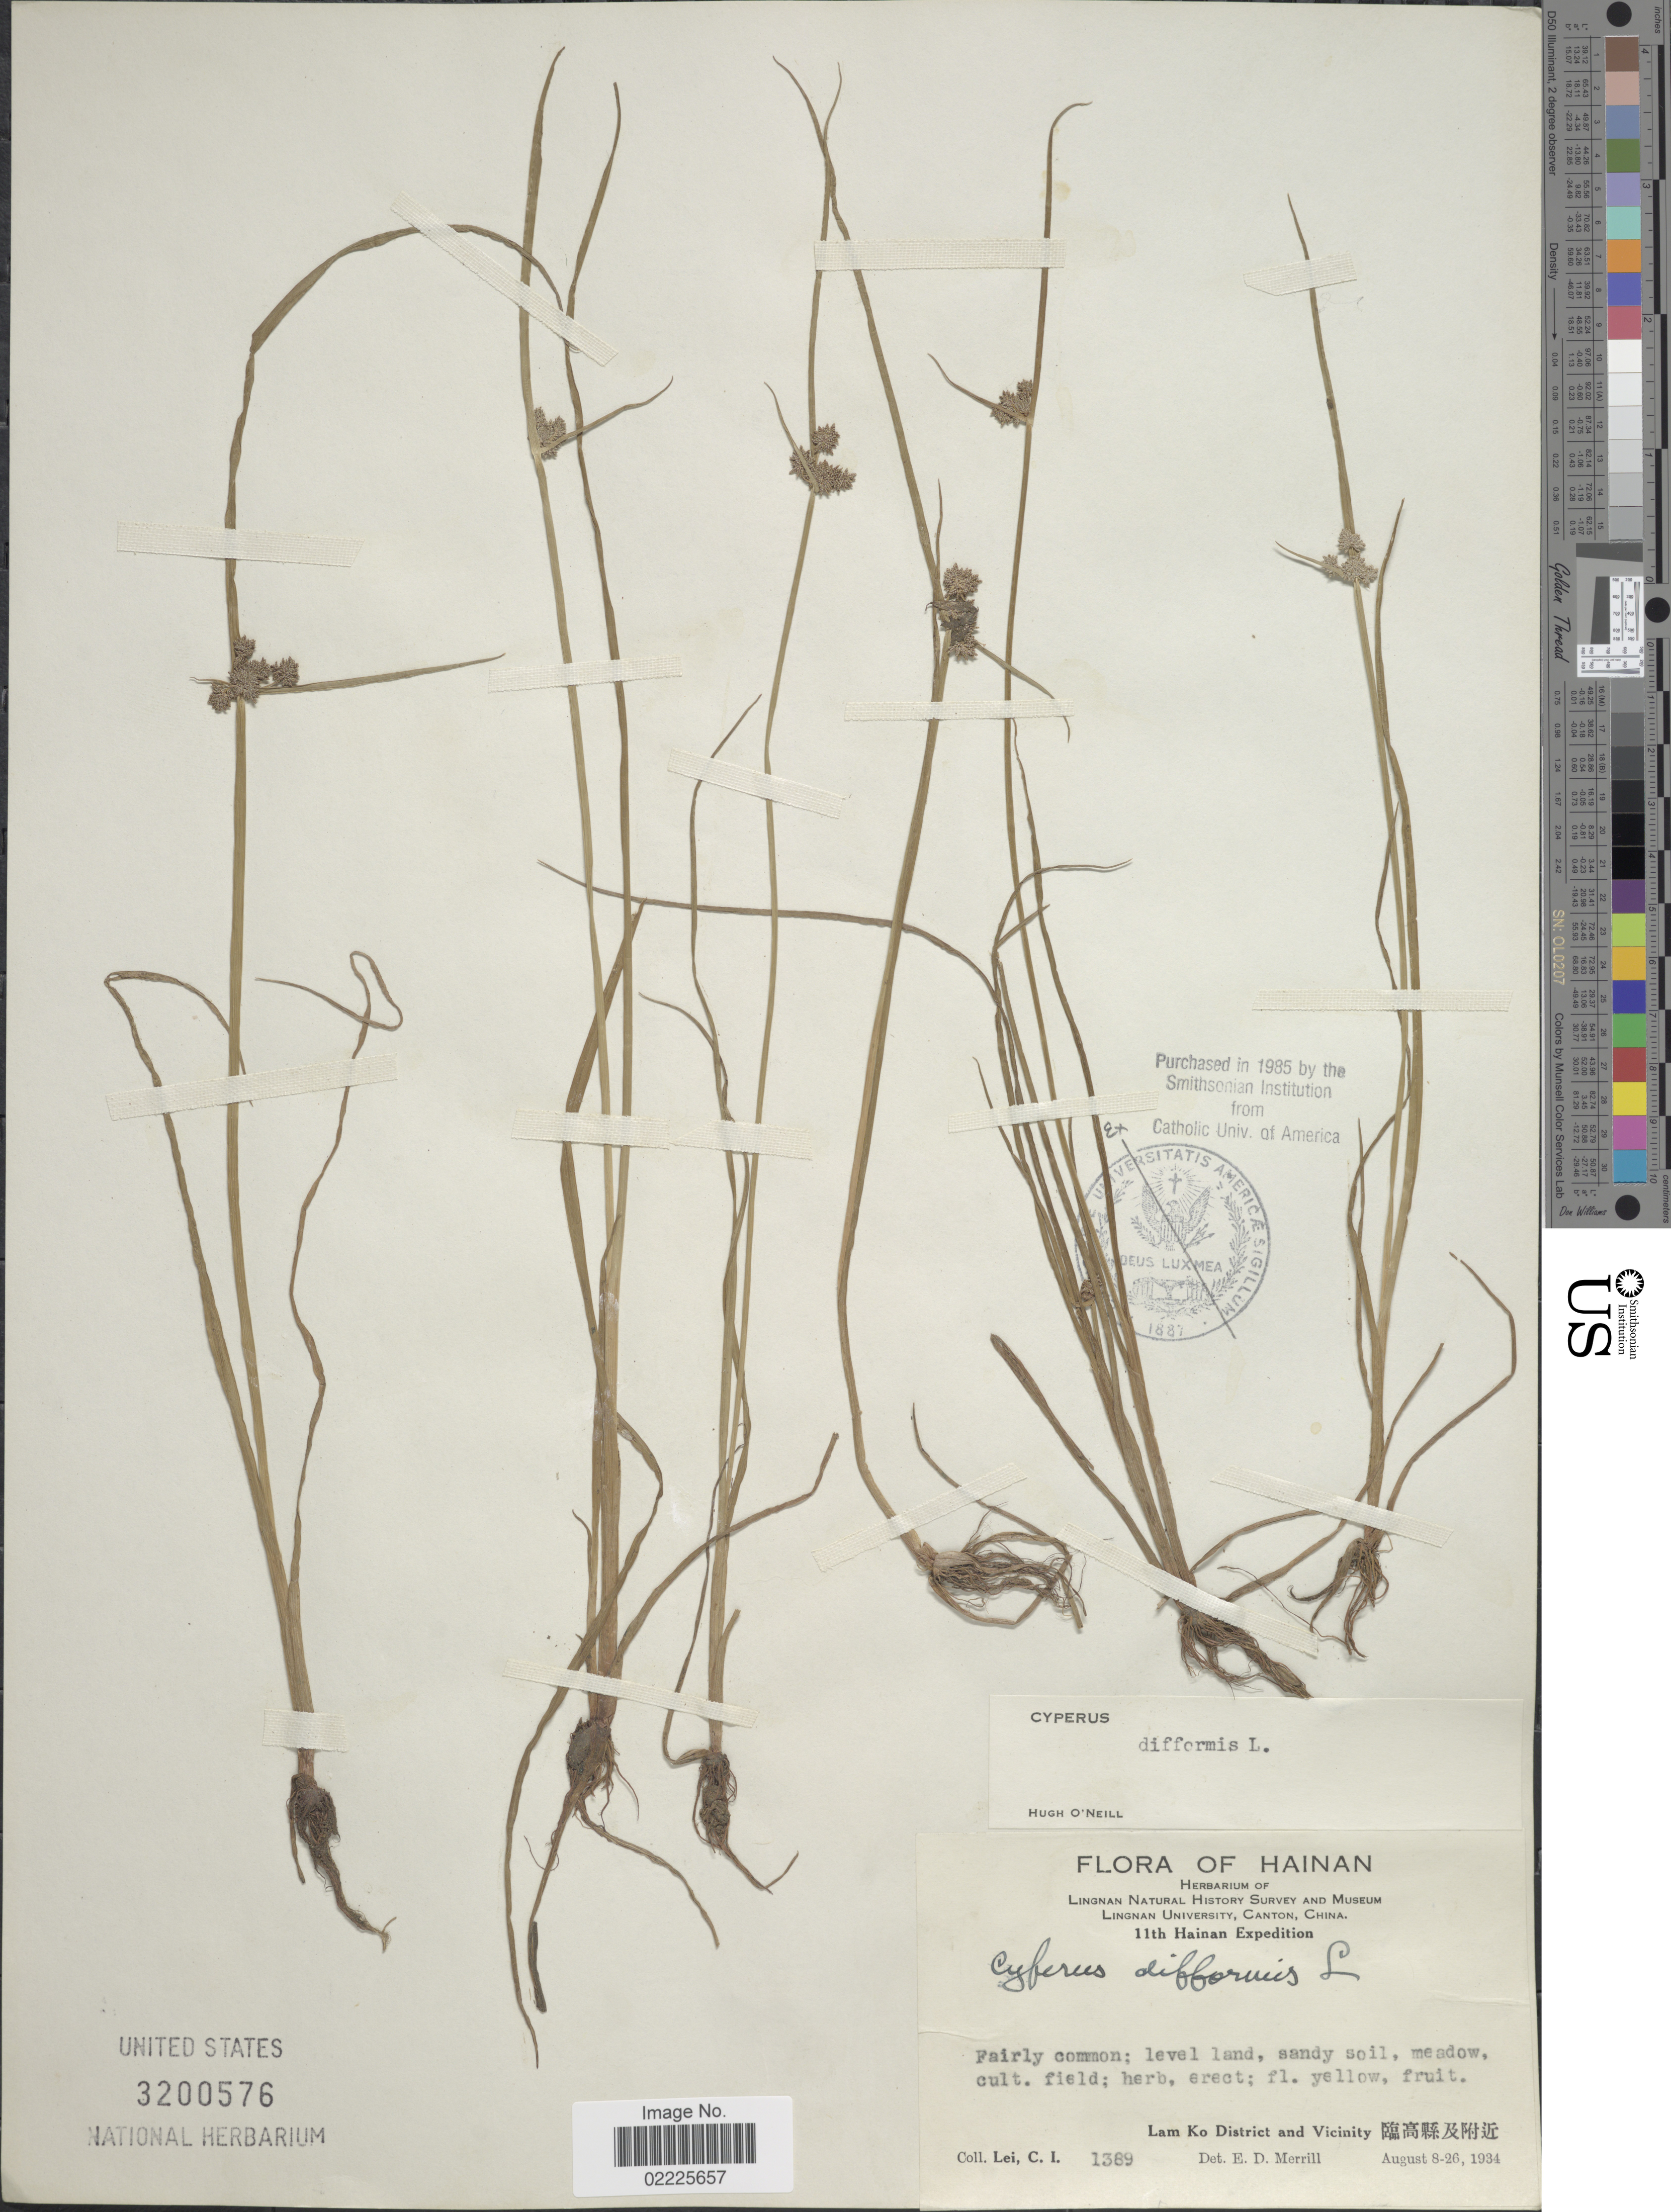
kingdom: Plantae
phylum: Tracheophyta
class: Liliopsida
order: Poales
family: Cyperaceae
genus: Cyperus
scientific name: Cyperus difformis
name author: L.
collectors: C. I. Lei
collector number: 1389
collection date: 1934-08-08/1934-08-26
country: China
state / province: Hainan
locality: Lam Ko District and Vicinity.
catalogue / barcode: US 3200576